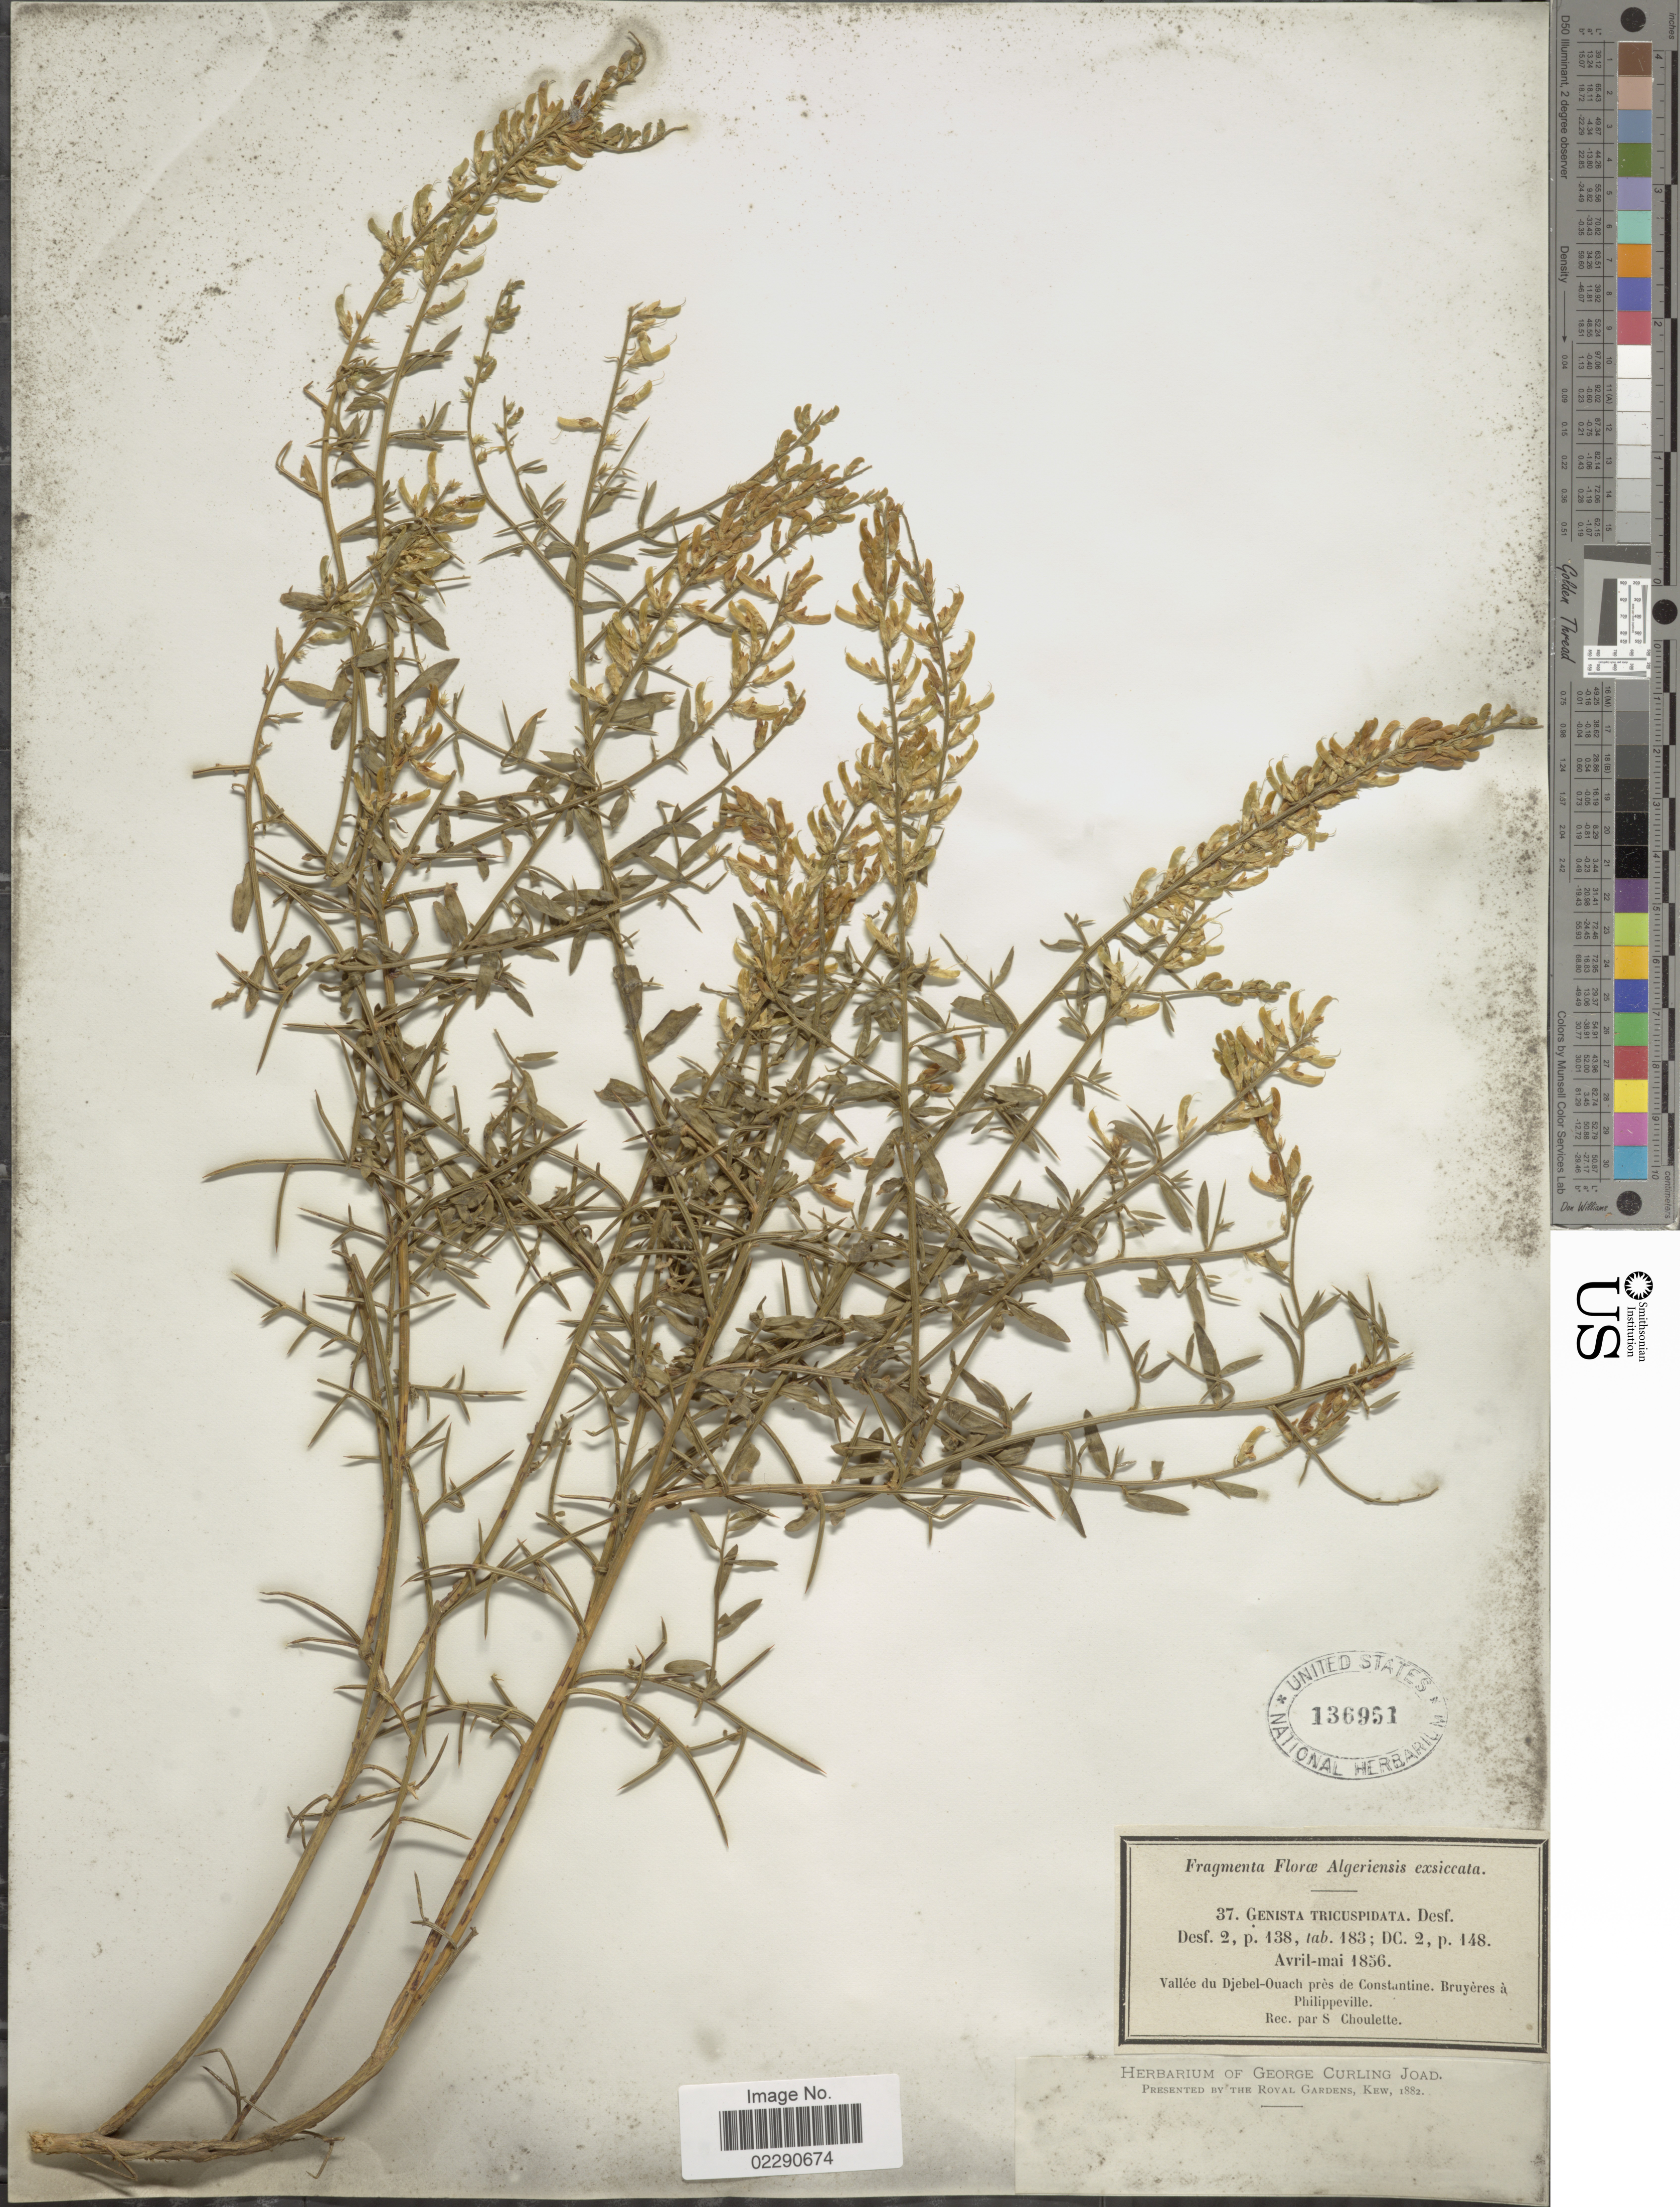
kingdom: Plantae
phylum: Tracheophyta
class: Magnoliopsida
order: Fabales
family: Fabaceae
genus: Genista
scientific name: Genista tricuspidata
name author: Desf.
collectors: ex herb. George Curling Joad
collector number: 37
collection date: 1856-04/1856-05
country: Algeria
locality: Vallee du Djebel-Ouach de Constantine, Bruyeres a Philippeville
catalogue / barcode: US 136951